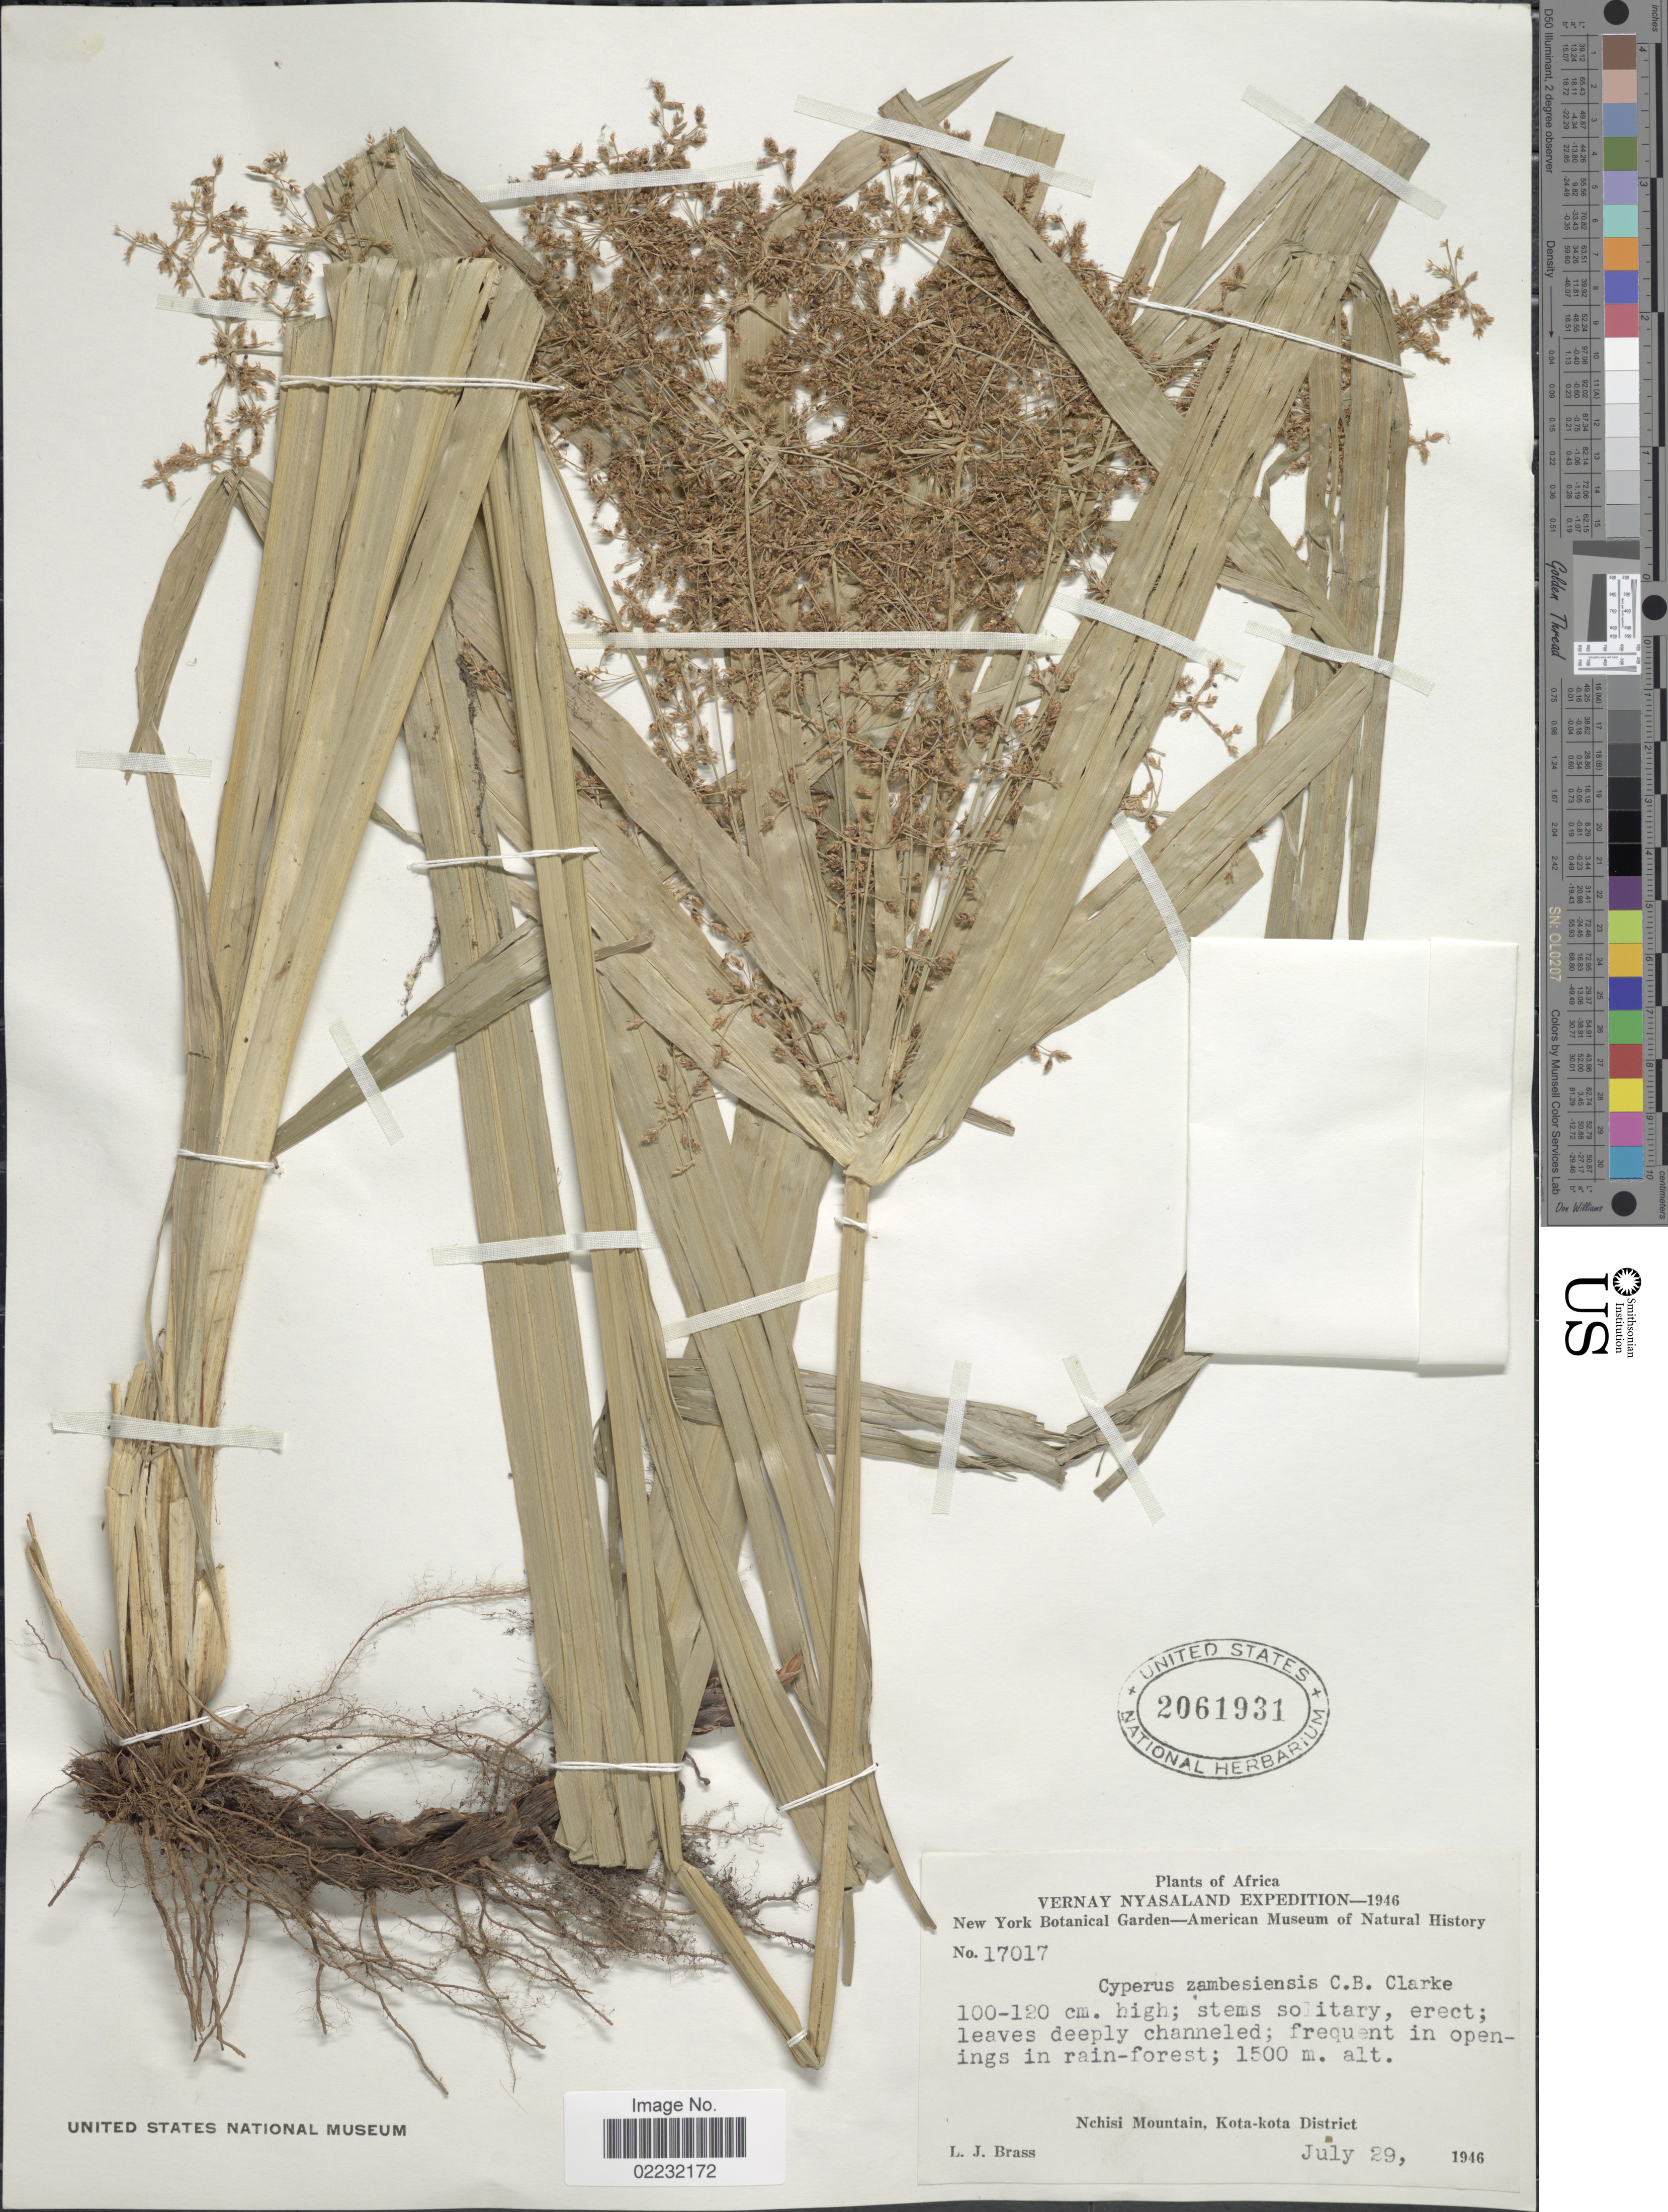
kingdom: Plantae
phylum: Tracheophyta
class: Liliopsida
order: Poales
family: Cyperaceae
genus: Cyperus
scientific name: Cyperus glaucophyllus var. zambesiensis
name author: (C.B. Clarke) Kük.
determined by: Strong, Mark T., (BOT), Smithsonian Institution - National Museum of Natural History (UNITED STATES)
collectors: L. J. Brass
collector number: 17017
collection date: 1946-07-29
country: Malawi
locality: Vernay Nyasaland, in openings in rain-forest, Nchisi Mountain, Kota-Kota District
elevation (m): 1500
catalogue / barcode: US 2061931